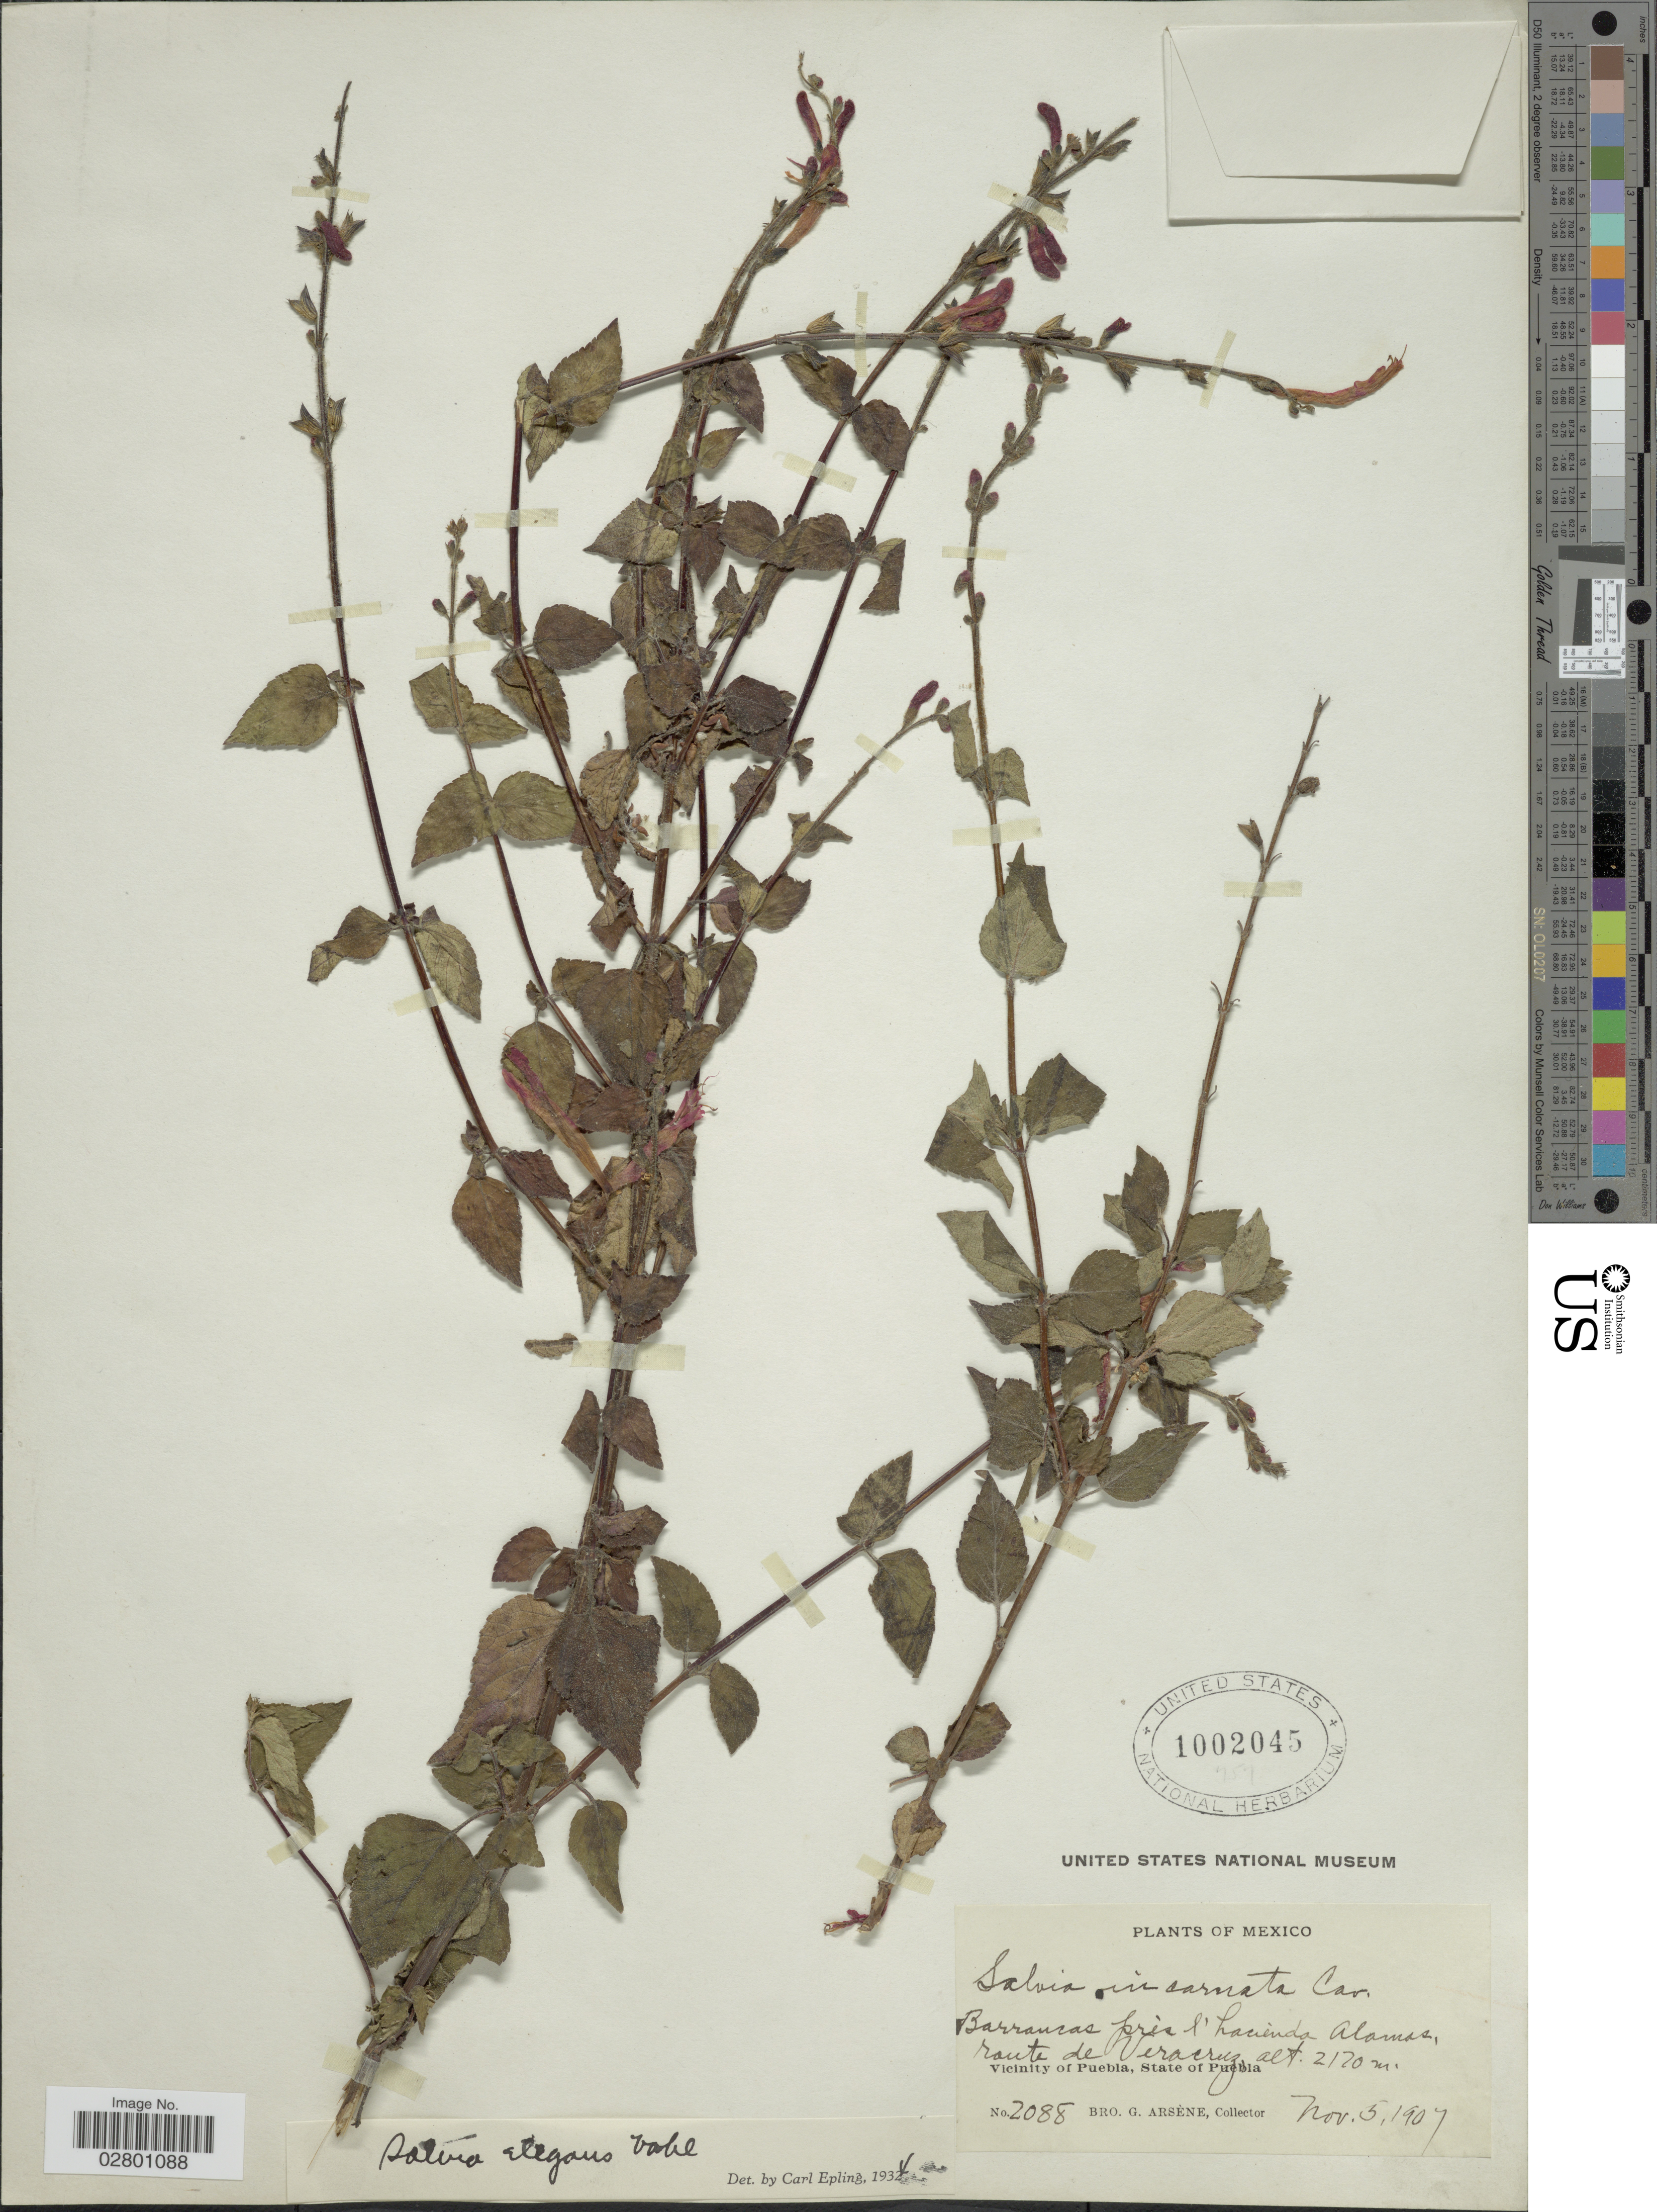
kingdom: Plantae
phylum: Tracheophyta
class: Magnoliopsida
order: Lamiales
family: Lamiaceae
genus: Salvia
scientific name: Salvia elegans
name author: Vahl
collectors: Bro. G. Arsène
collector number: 2088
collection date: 1907-11-05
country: Mexico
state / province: Puebla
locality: Barrancas près l'Lacienda Alamas, route de Veracruz. Vicinity of Puebla.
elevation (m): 2120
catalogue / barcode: US 1002045